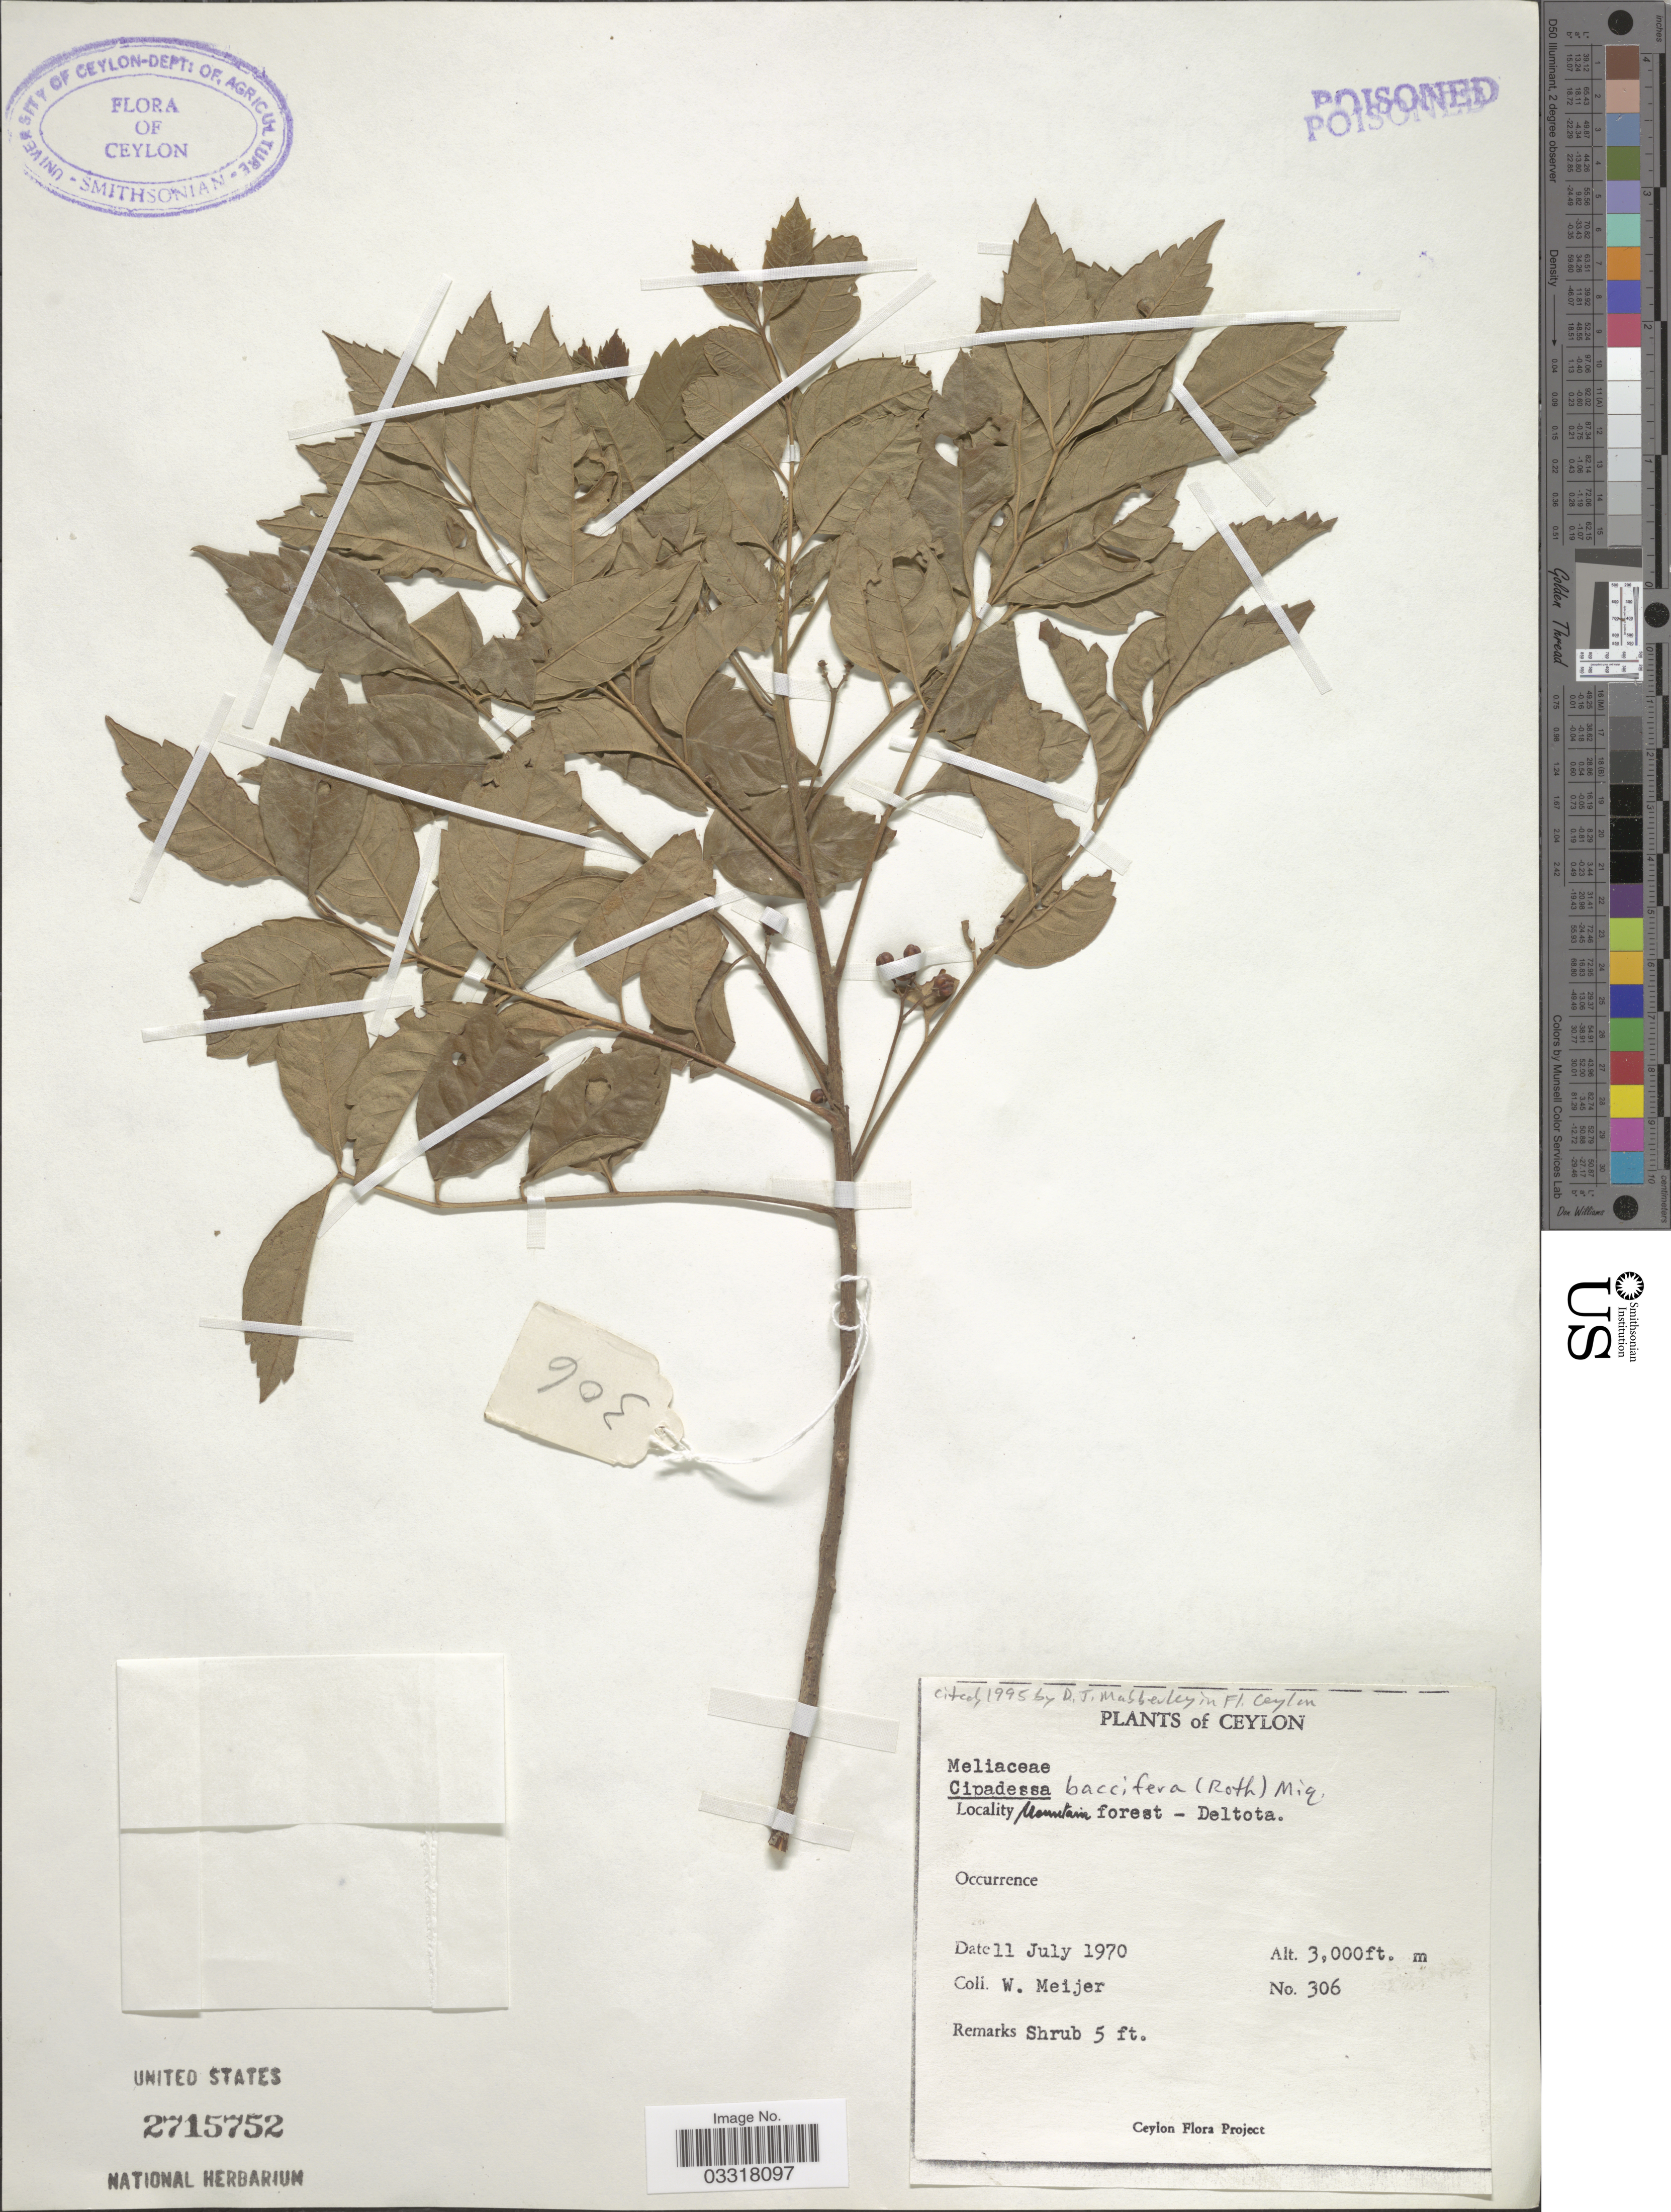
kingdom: Plantae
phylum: Tracheophyta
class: Magnoliopsida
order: Sapindales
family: Meliaceae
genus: Cipadessa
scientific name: Cipadessa baccifera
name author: Miq.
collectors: W. Meijer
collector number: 306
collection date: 1970-07-11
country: Sri Lanka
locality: Ceylon. Mountain forest - Deltota.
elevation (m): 914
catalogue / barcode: US 2715752